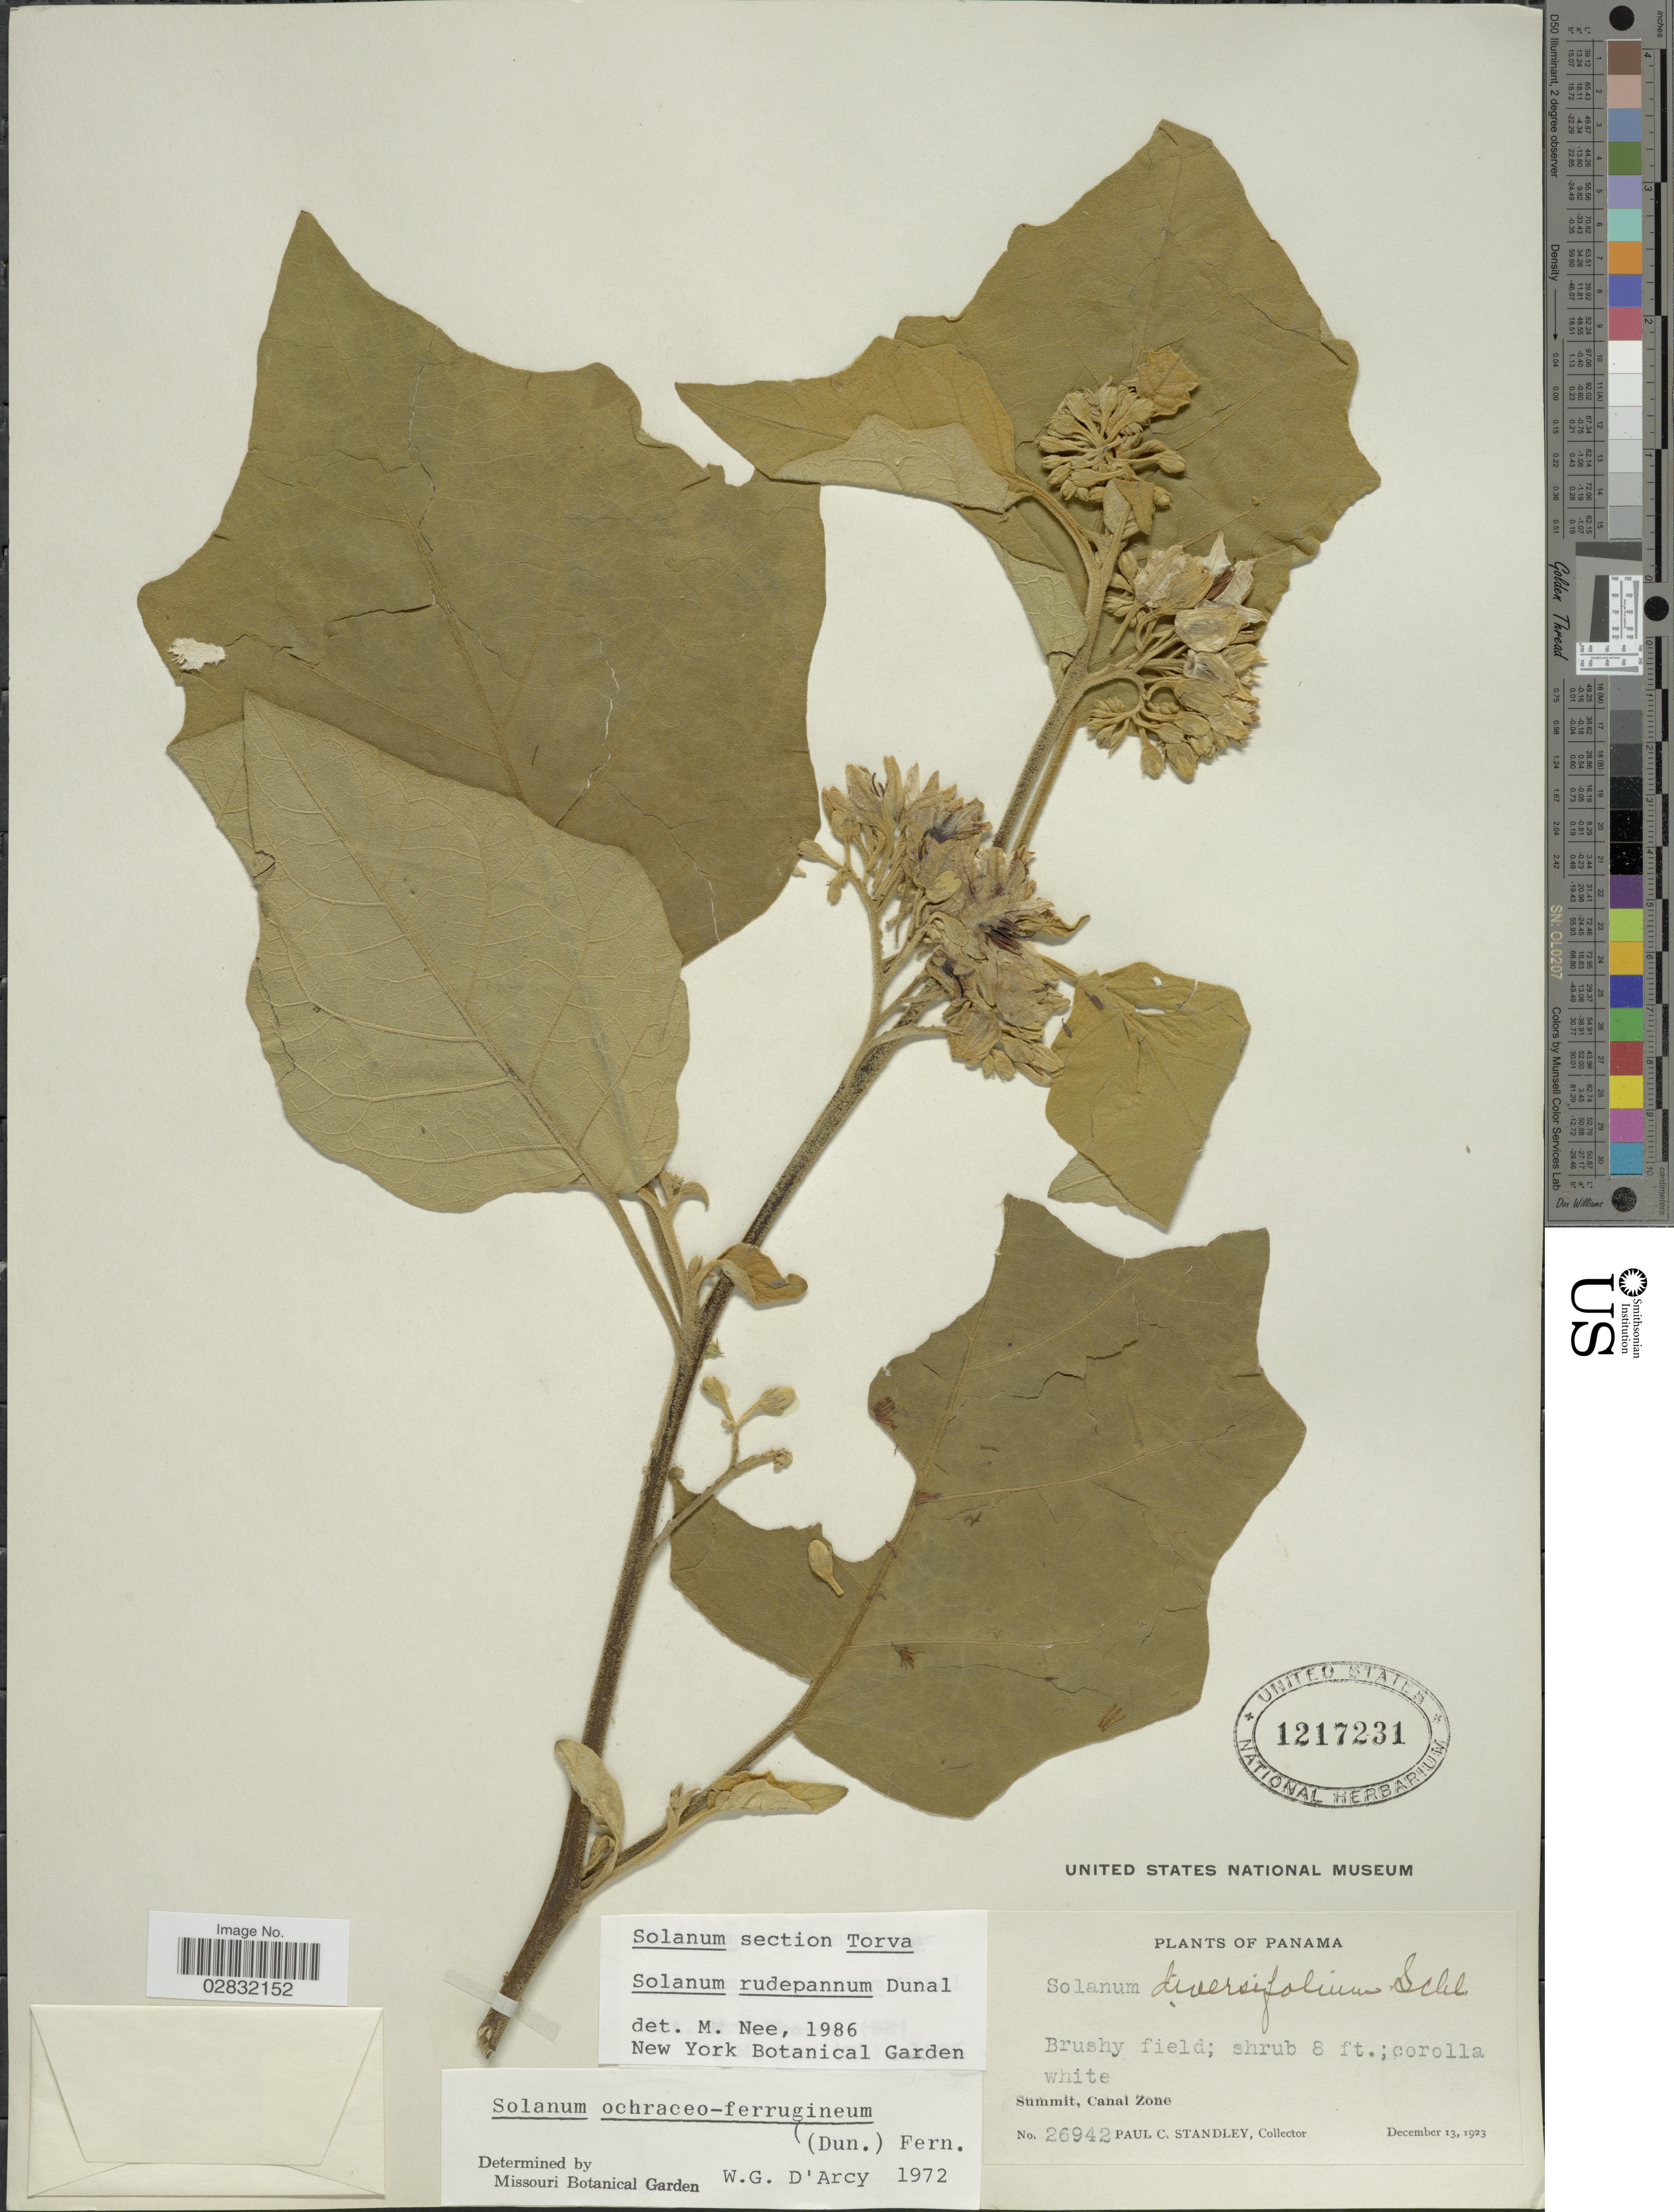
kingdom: Plantae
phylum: Tracheophyta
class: Magnoliopsida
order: Solanales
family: Solanaceae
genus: Solanum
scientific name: Solanum rudepannum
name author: Dunal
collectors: P. C. Standley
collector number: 26942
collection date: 1923-12-13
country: Panama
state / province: Colón / Panamá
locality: Summit, Canal Zone.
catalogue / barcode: US 1217231